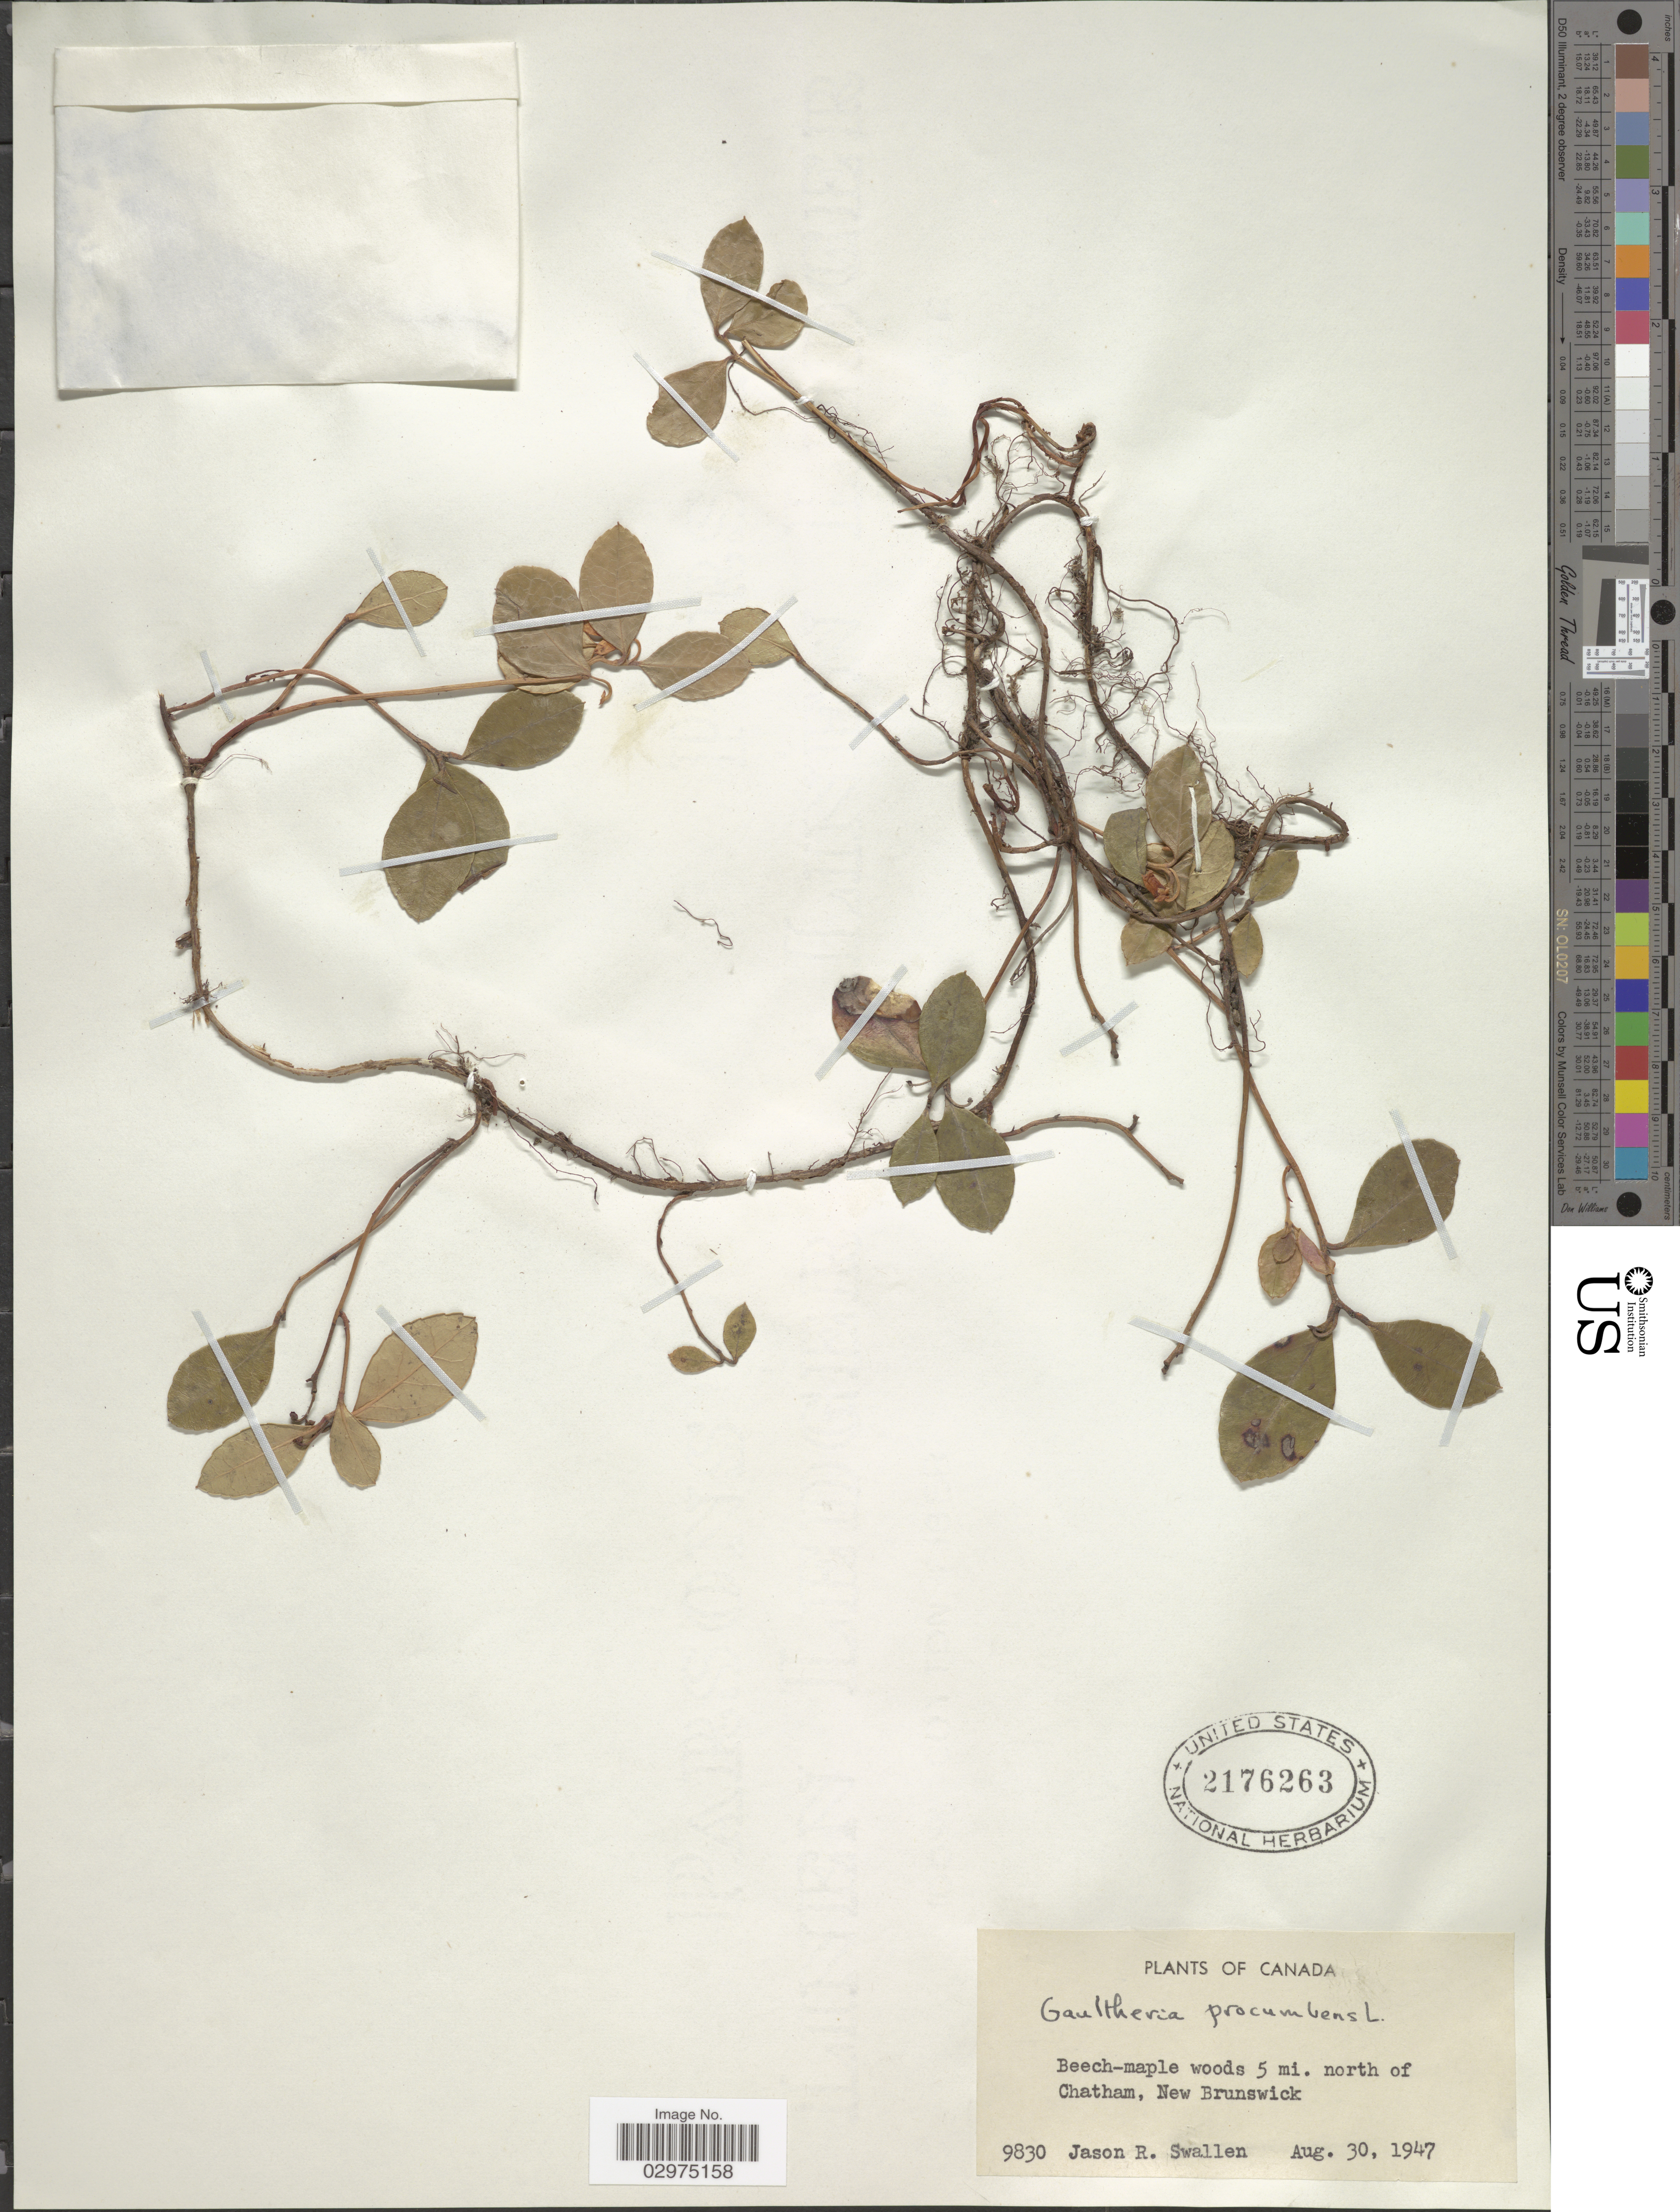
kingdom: Plantae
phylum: Tracheophyta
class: Magnoliopsida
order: Ericales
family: Ericaceae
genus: Gaultheria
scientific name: Gaultheria procumbens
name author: L.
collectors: J. R. Swallen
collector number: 9830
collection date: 1947-08-30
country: Canada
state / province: New Brunswick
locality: Beech-maple woods 5 mi. north of Chatham.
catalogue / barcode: US 2176263